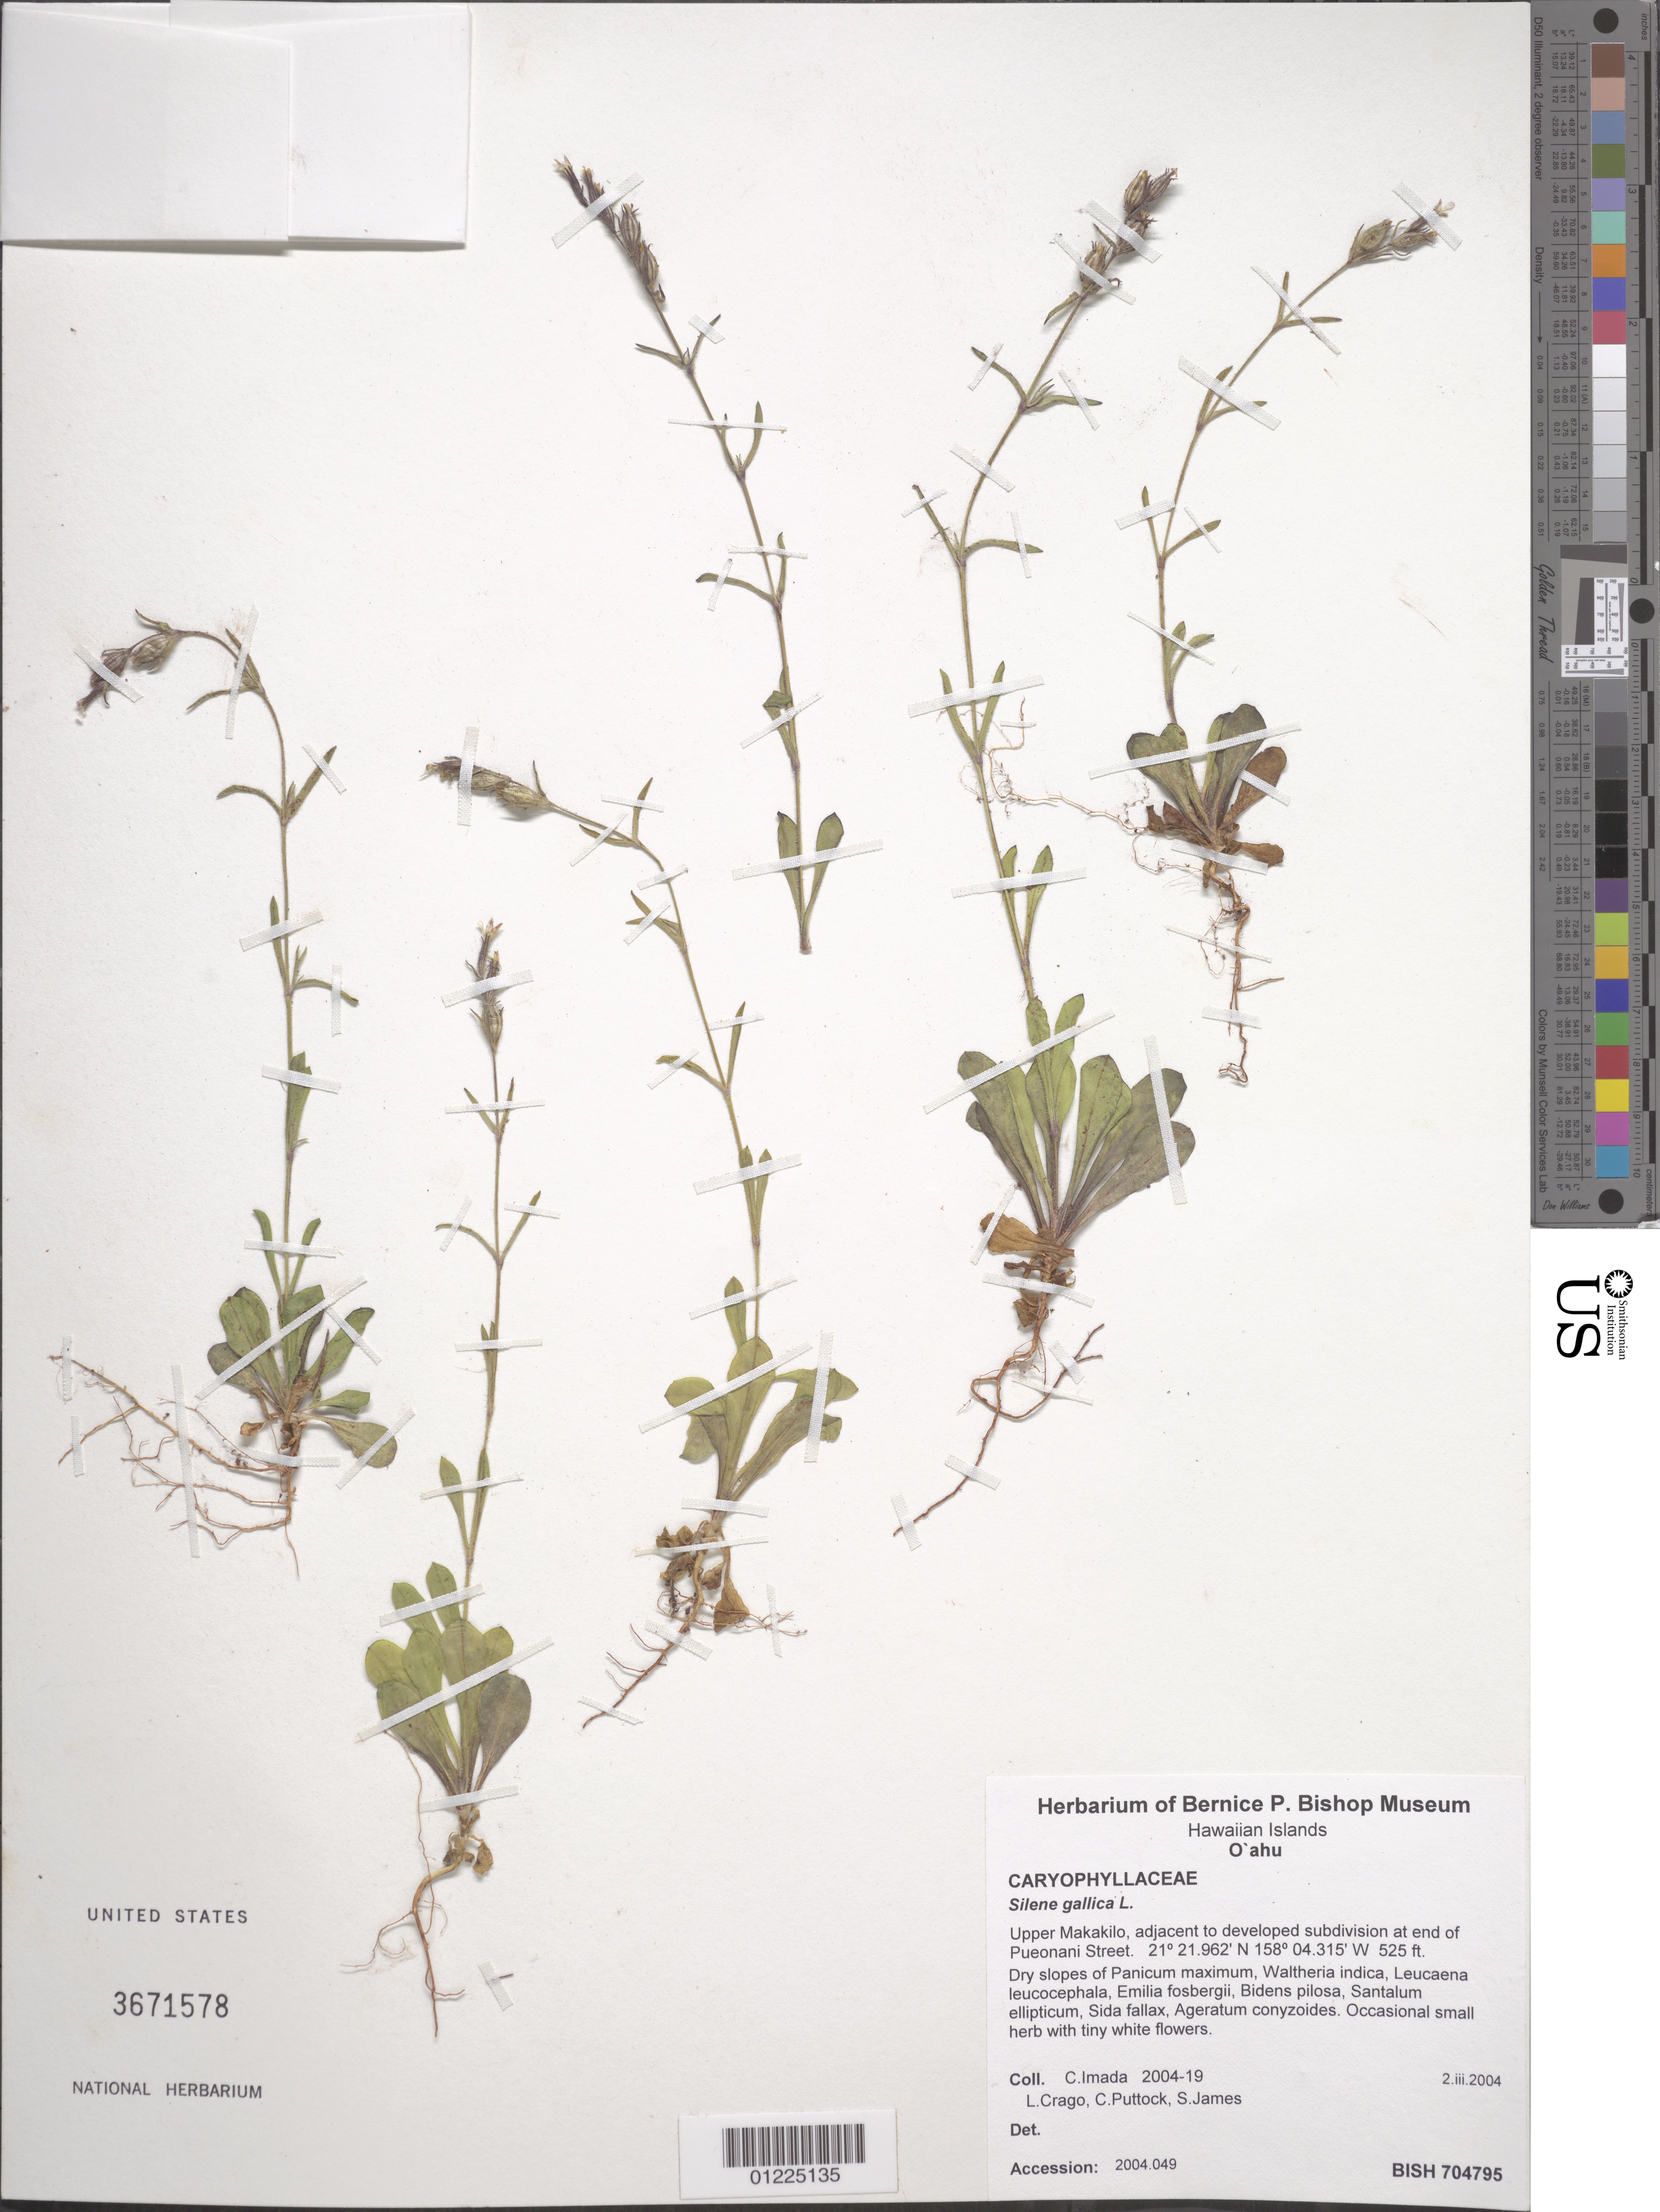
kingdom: Plantae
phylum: Tracheophyta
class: Magnoliopsida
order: Caryophyllales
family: Caryophyllaceae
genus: Silene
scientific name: Silene gallica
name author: L.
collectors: C. Imada, L. Crago, C. Puttock & S. James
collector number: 2004-19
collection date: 2004-03-02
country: United States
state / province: Hawaii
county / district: Honolulu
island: Oahu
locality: Upper Makakilo, adjacent to developed subdivision at end of Pueonani Street.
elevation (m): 160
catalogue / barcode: US 3671578